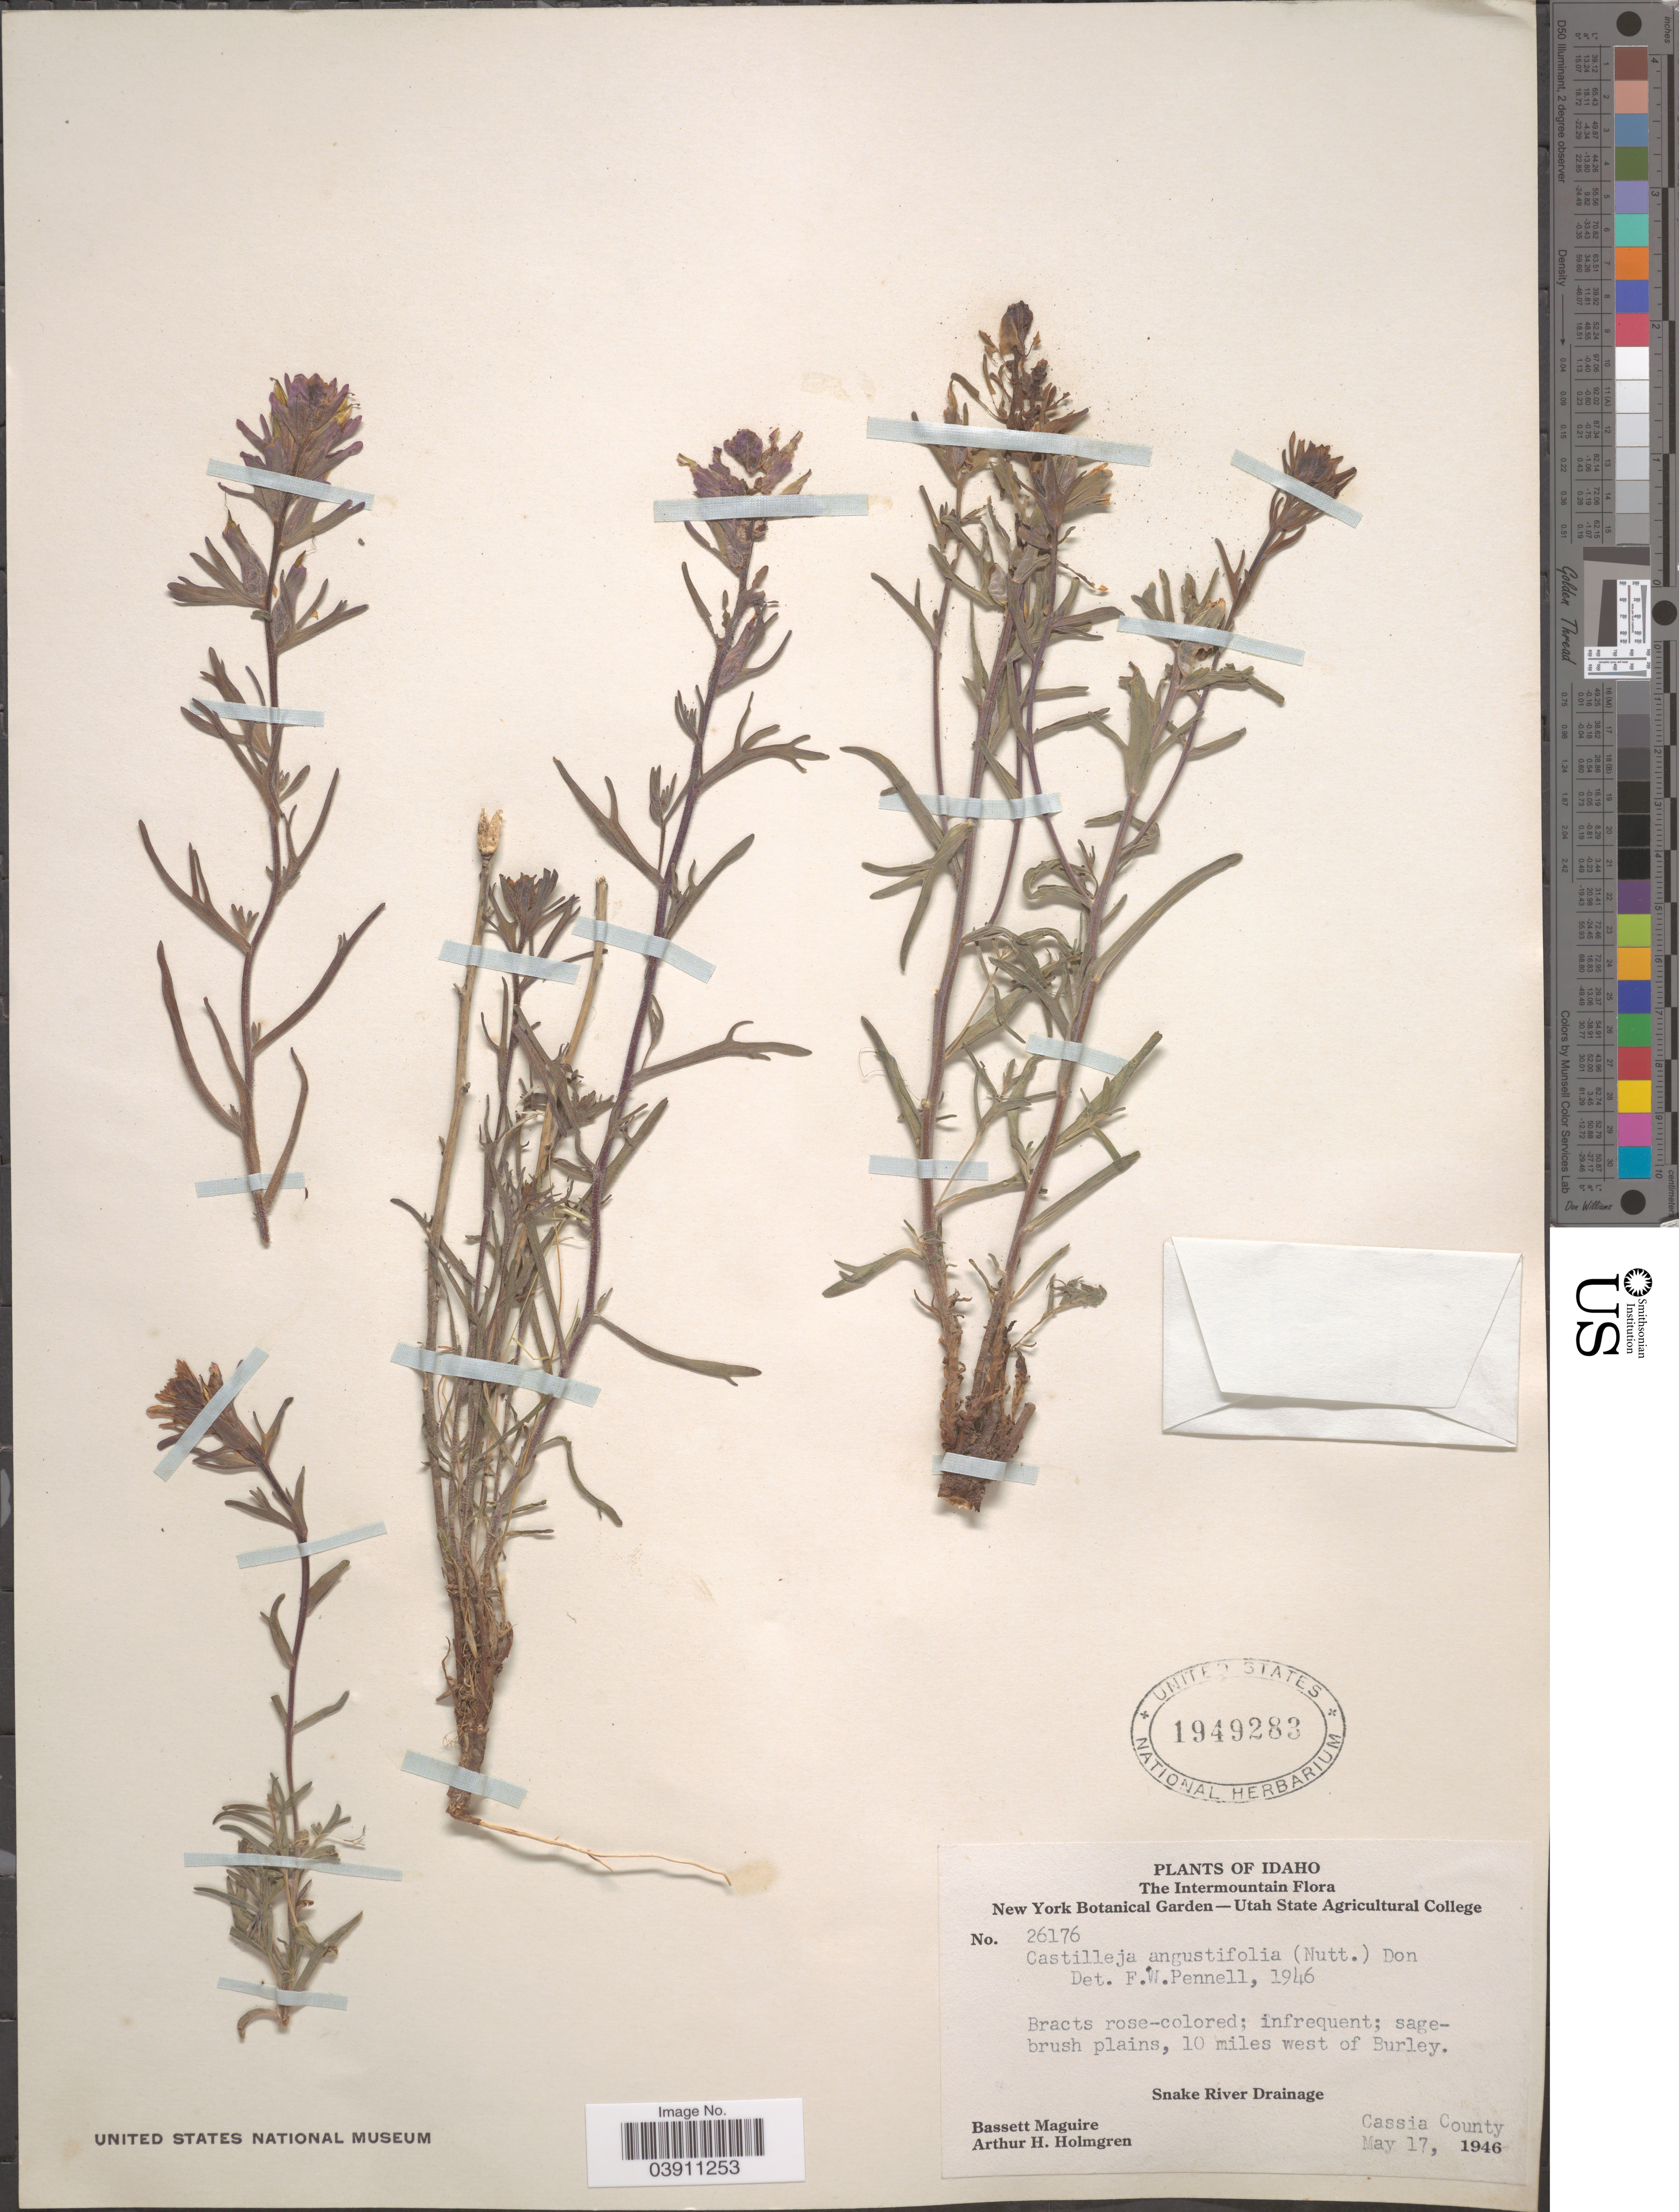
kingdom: Plantae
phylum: Tracheophyta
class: Magnoliopsida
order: Lamiales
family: Orobanchaceae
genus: Castilleja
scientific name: Castilleja angustifolia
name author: (Nutt.) G. Don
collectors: B. Maguire & A. H. Holmgren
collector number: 26176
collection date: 1946-05-17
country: United States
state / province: Idaho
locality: The Intermountain. Sagebrush plains, 10 miles west of Burley. Snake River Drainage. Cassia County.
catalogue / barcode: US 1949283